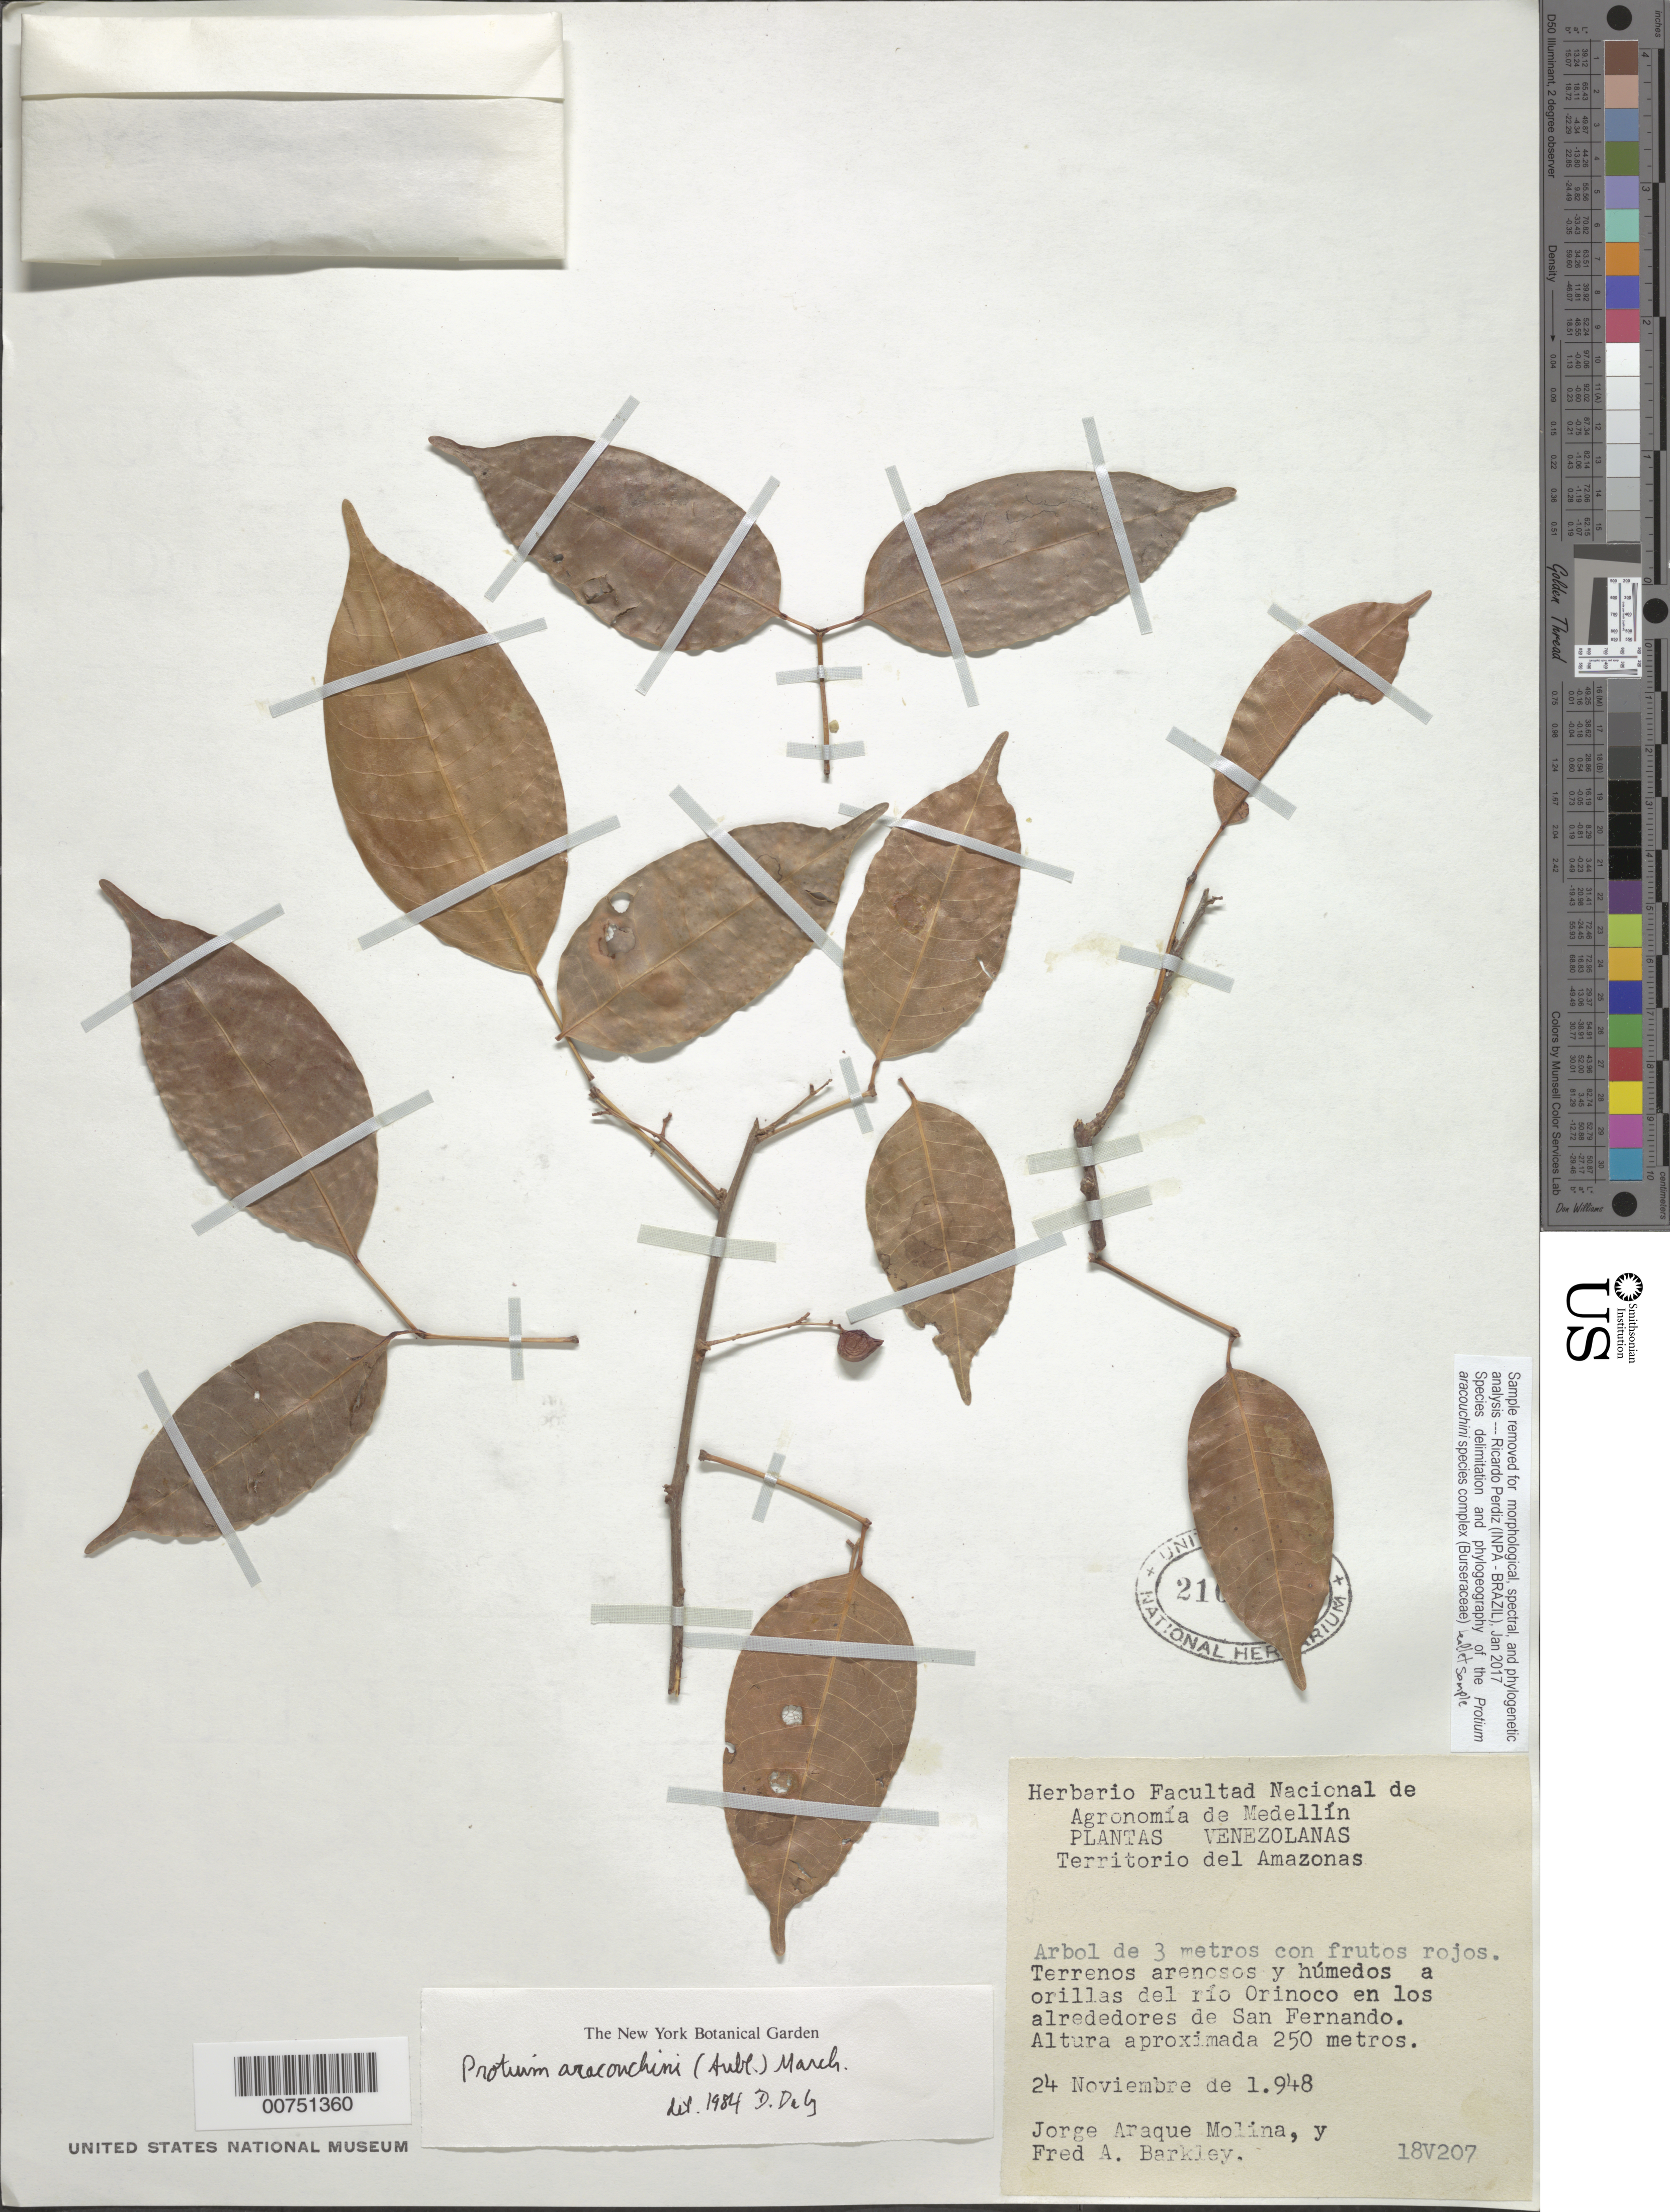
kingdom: Plantae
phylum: Tracheophyta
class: Magnoliopsida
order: Sapindales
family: Burseraceae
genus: Protium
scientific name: Protium aracouchini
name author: (Aubl.) Marchand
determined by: Daly, D. C.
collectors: J. A. Molina & F. A. Barkley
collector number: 18v 207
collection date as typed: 24-Nov-48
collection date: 1948-11-24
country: Venezuela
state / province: Amazonas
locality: Río Orinoco en los alrededores de San Fernando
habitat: Terrenos arenosos y humedos a orillas del rio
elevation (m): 250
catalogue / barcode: US 2103311